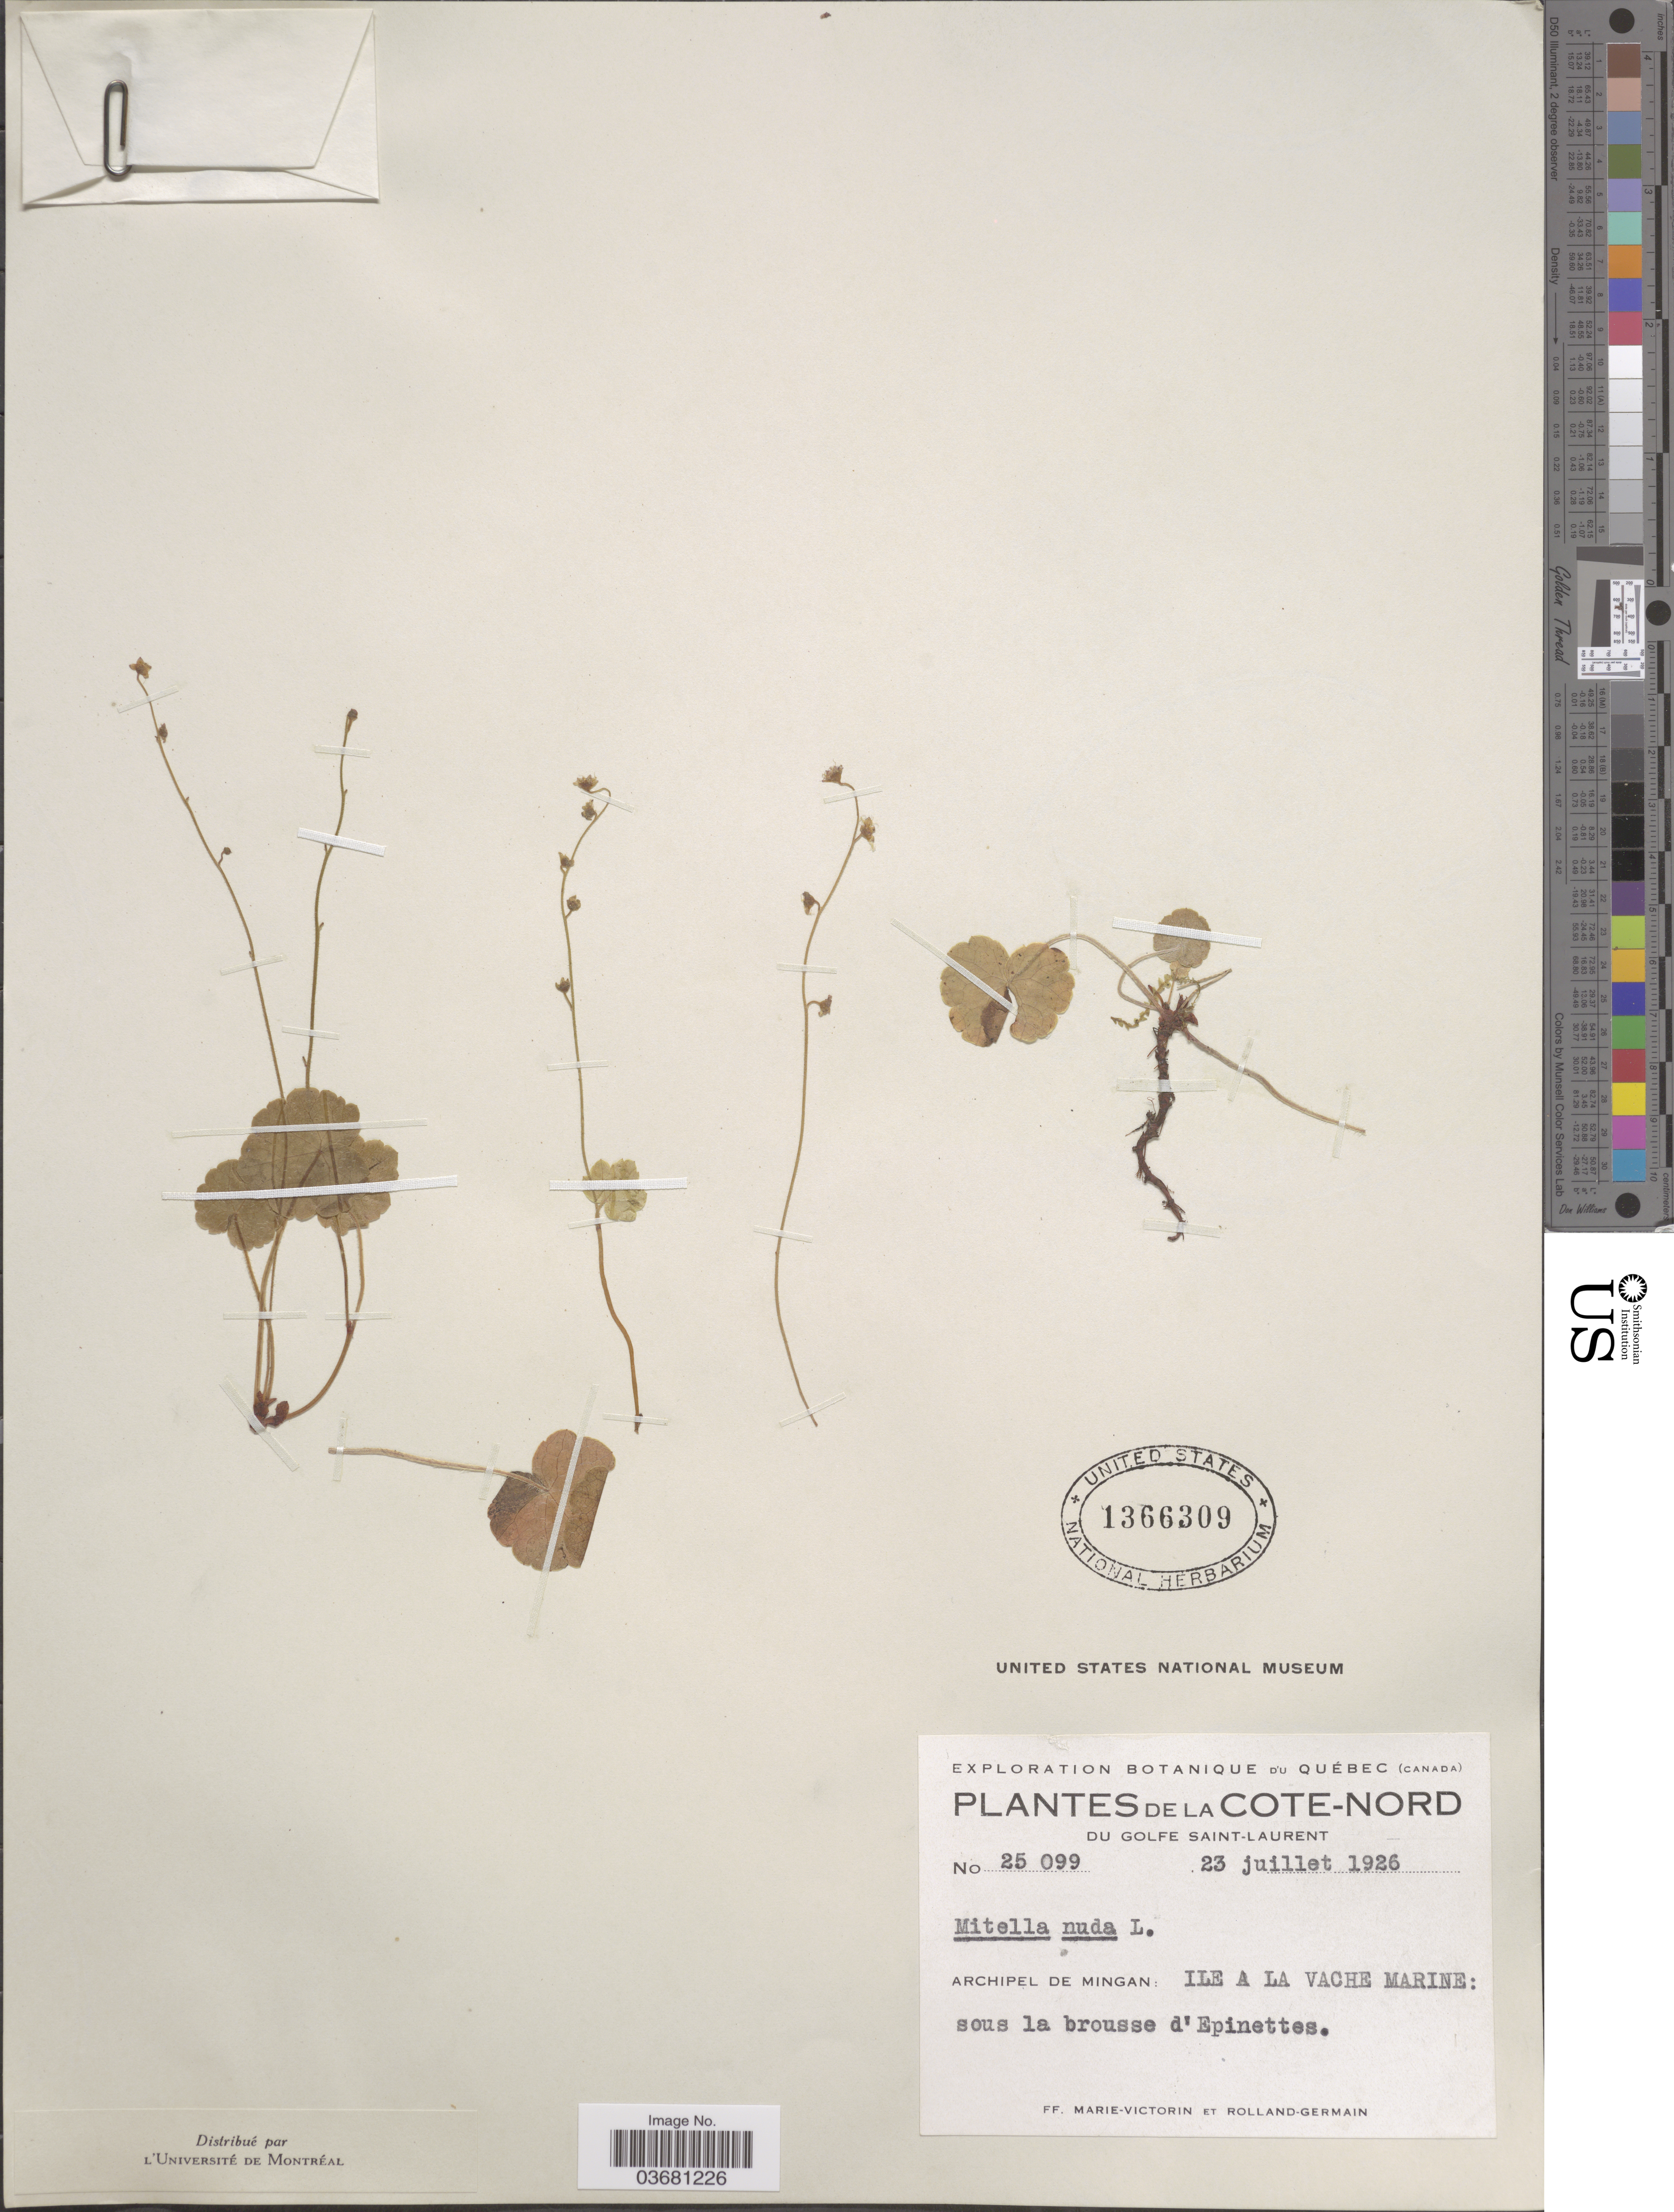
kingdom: Plantae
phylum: Tracheophyta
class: Magnoliopsida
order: Saxifragales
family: Saxifragaceae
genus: Mitella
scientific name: Mitella nuda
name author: L.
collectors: F. Marie-Victorin & Rolland-Germain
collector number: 25099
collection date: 1926-07-23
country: Canada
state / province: Quebec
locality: Exploration Botanique d'u Québec (Canada). La Cote-Nord. Du Golfe Saint-Laurent. Archipel de Mingan: Ile a La Vache Marine: sous la brousse d'Epinettes.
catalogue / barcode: US 1366309